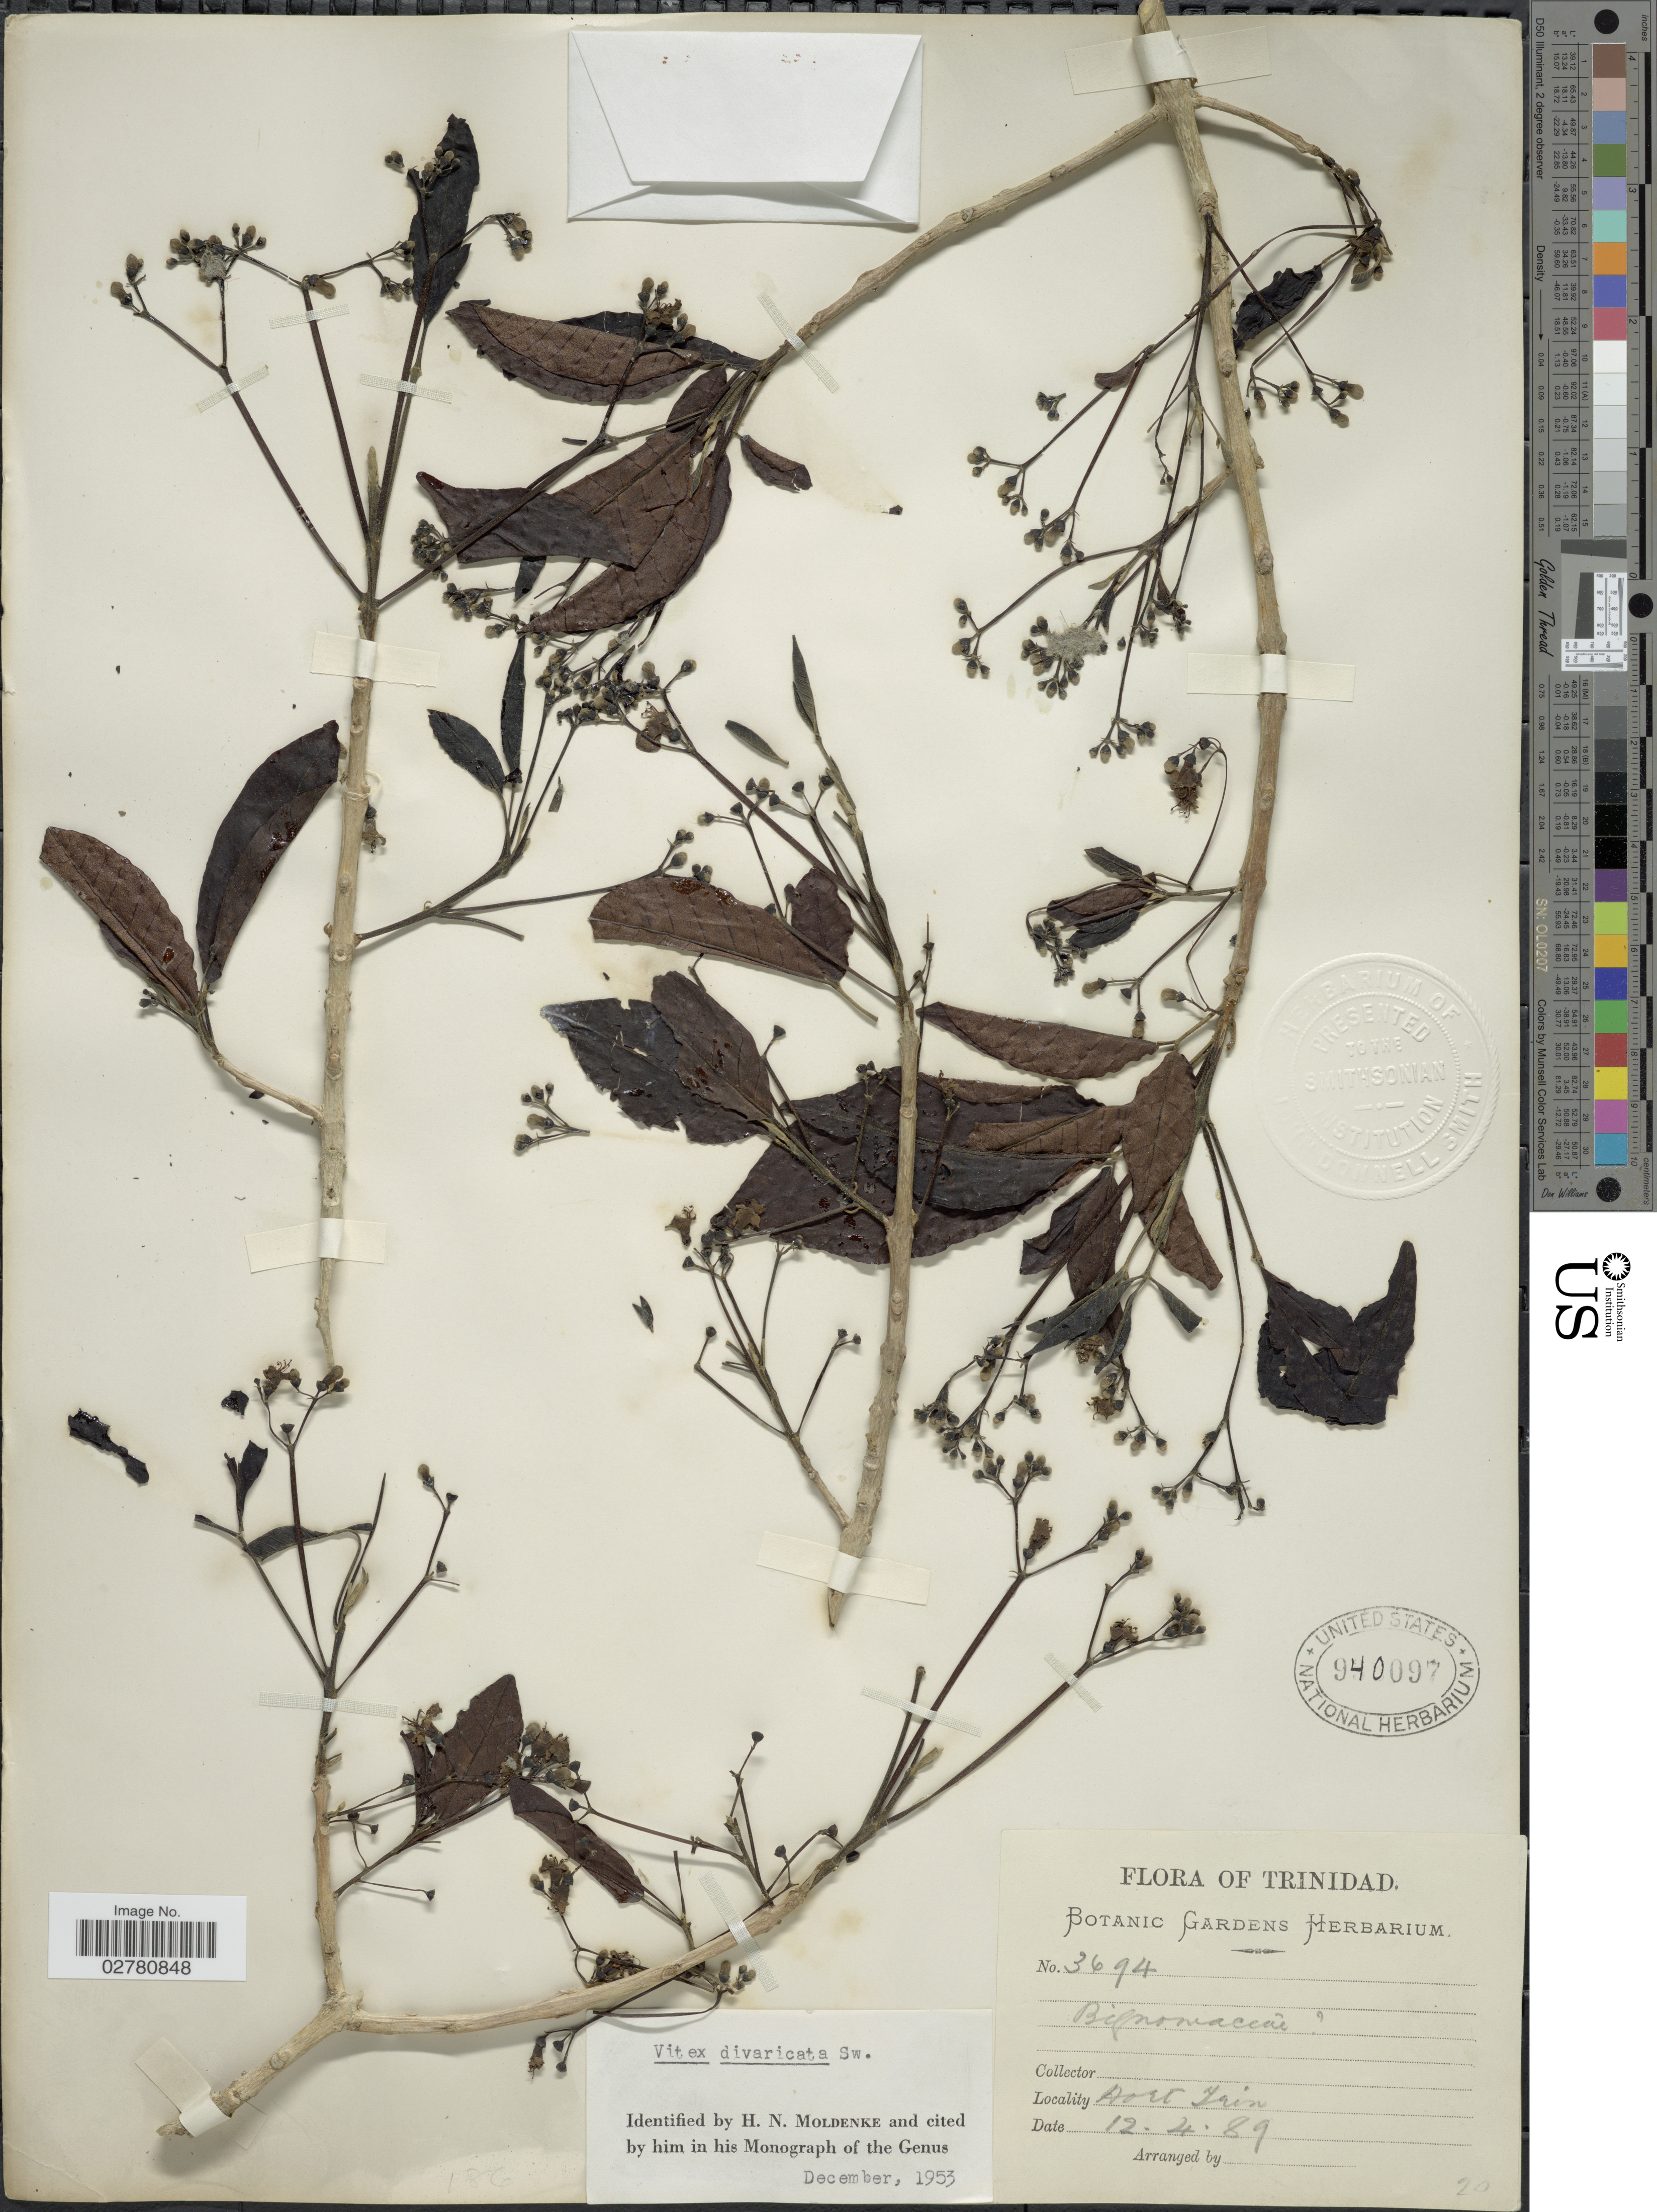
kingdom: Plantae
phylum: Tracheophyta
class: Magnoliopsida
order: Lamiales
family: Lamiaceae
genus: Vitex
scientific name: Vitex divaricata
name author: Sw.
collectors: ex herb. Botanic Gardens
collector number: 3694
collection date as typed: Transcribed d/m/y: 12/4/89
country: Trinidad and Tobago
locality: Trinidad. Port Trin.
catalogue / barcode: US 940097